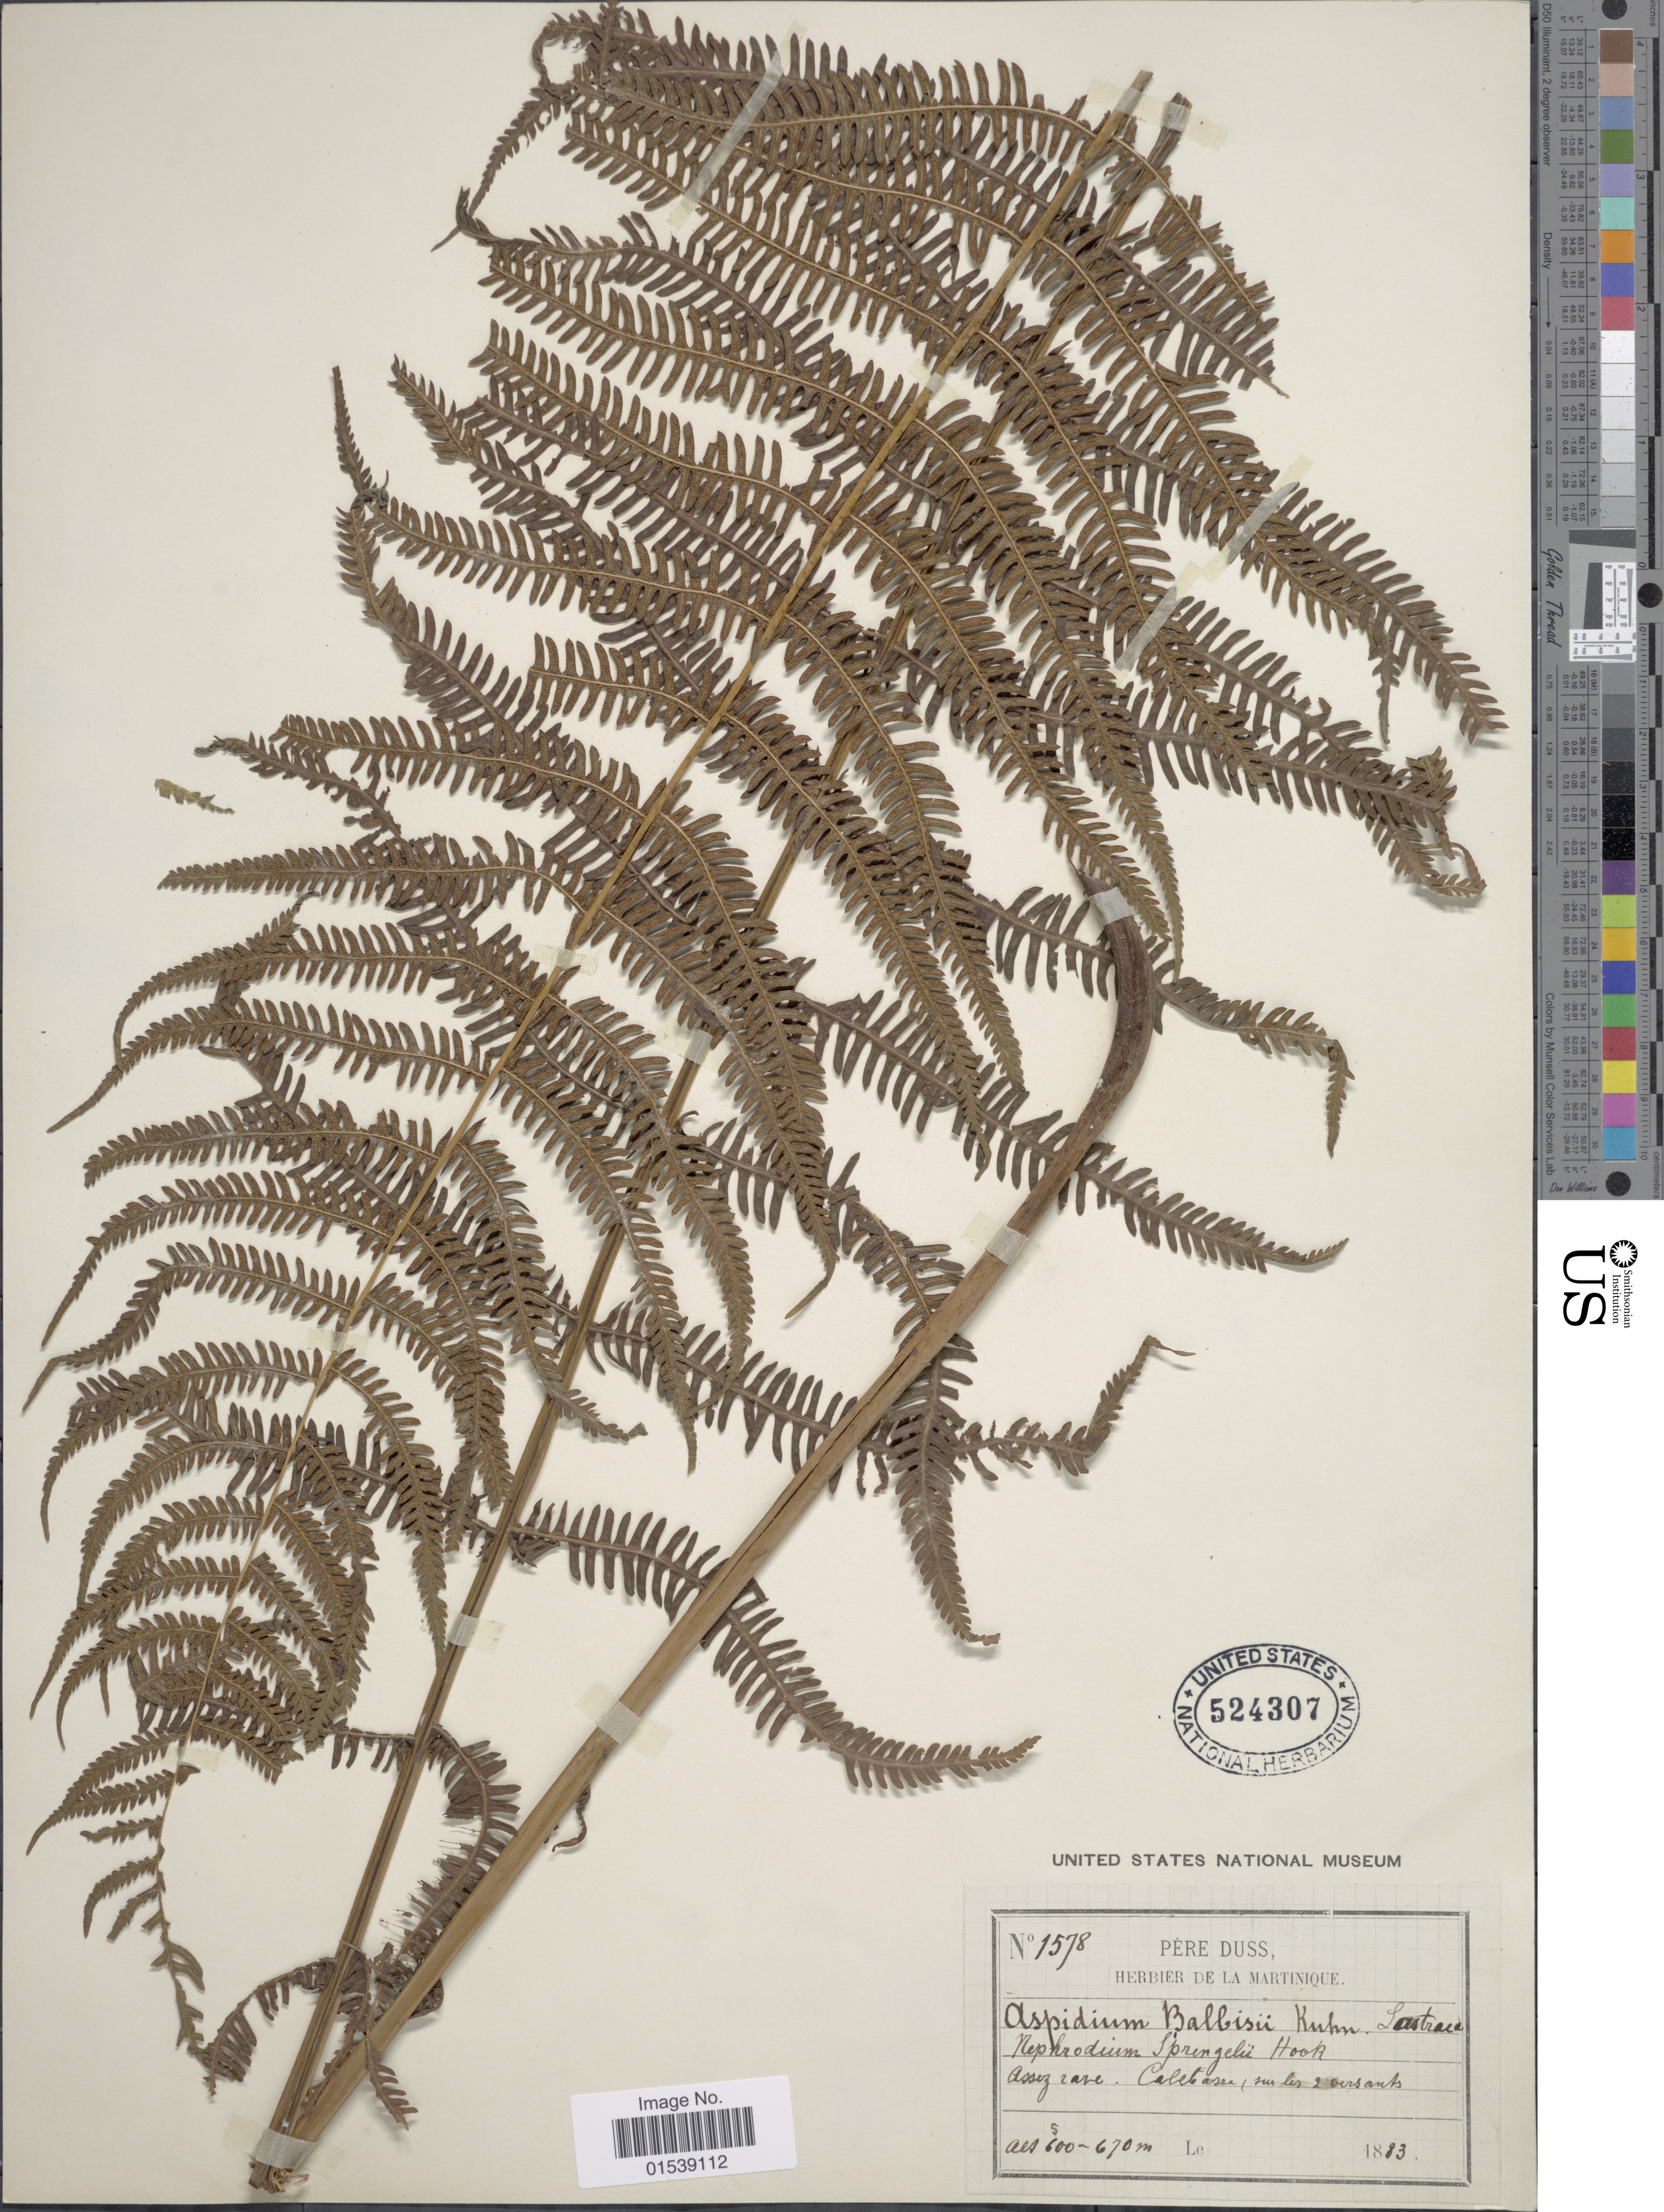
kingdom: Plantae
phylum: Tracheophyta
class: Polypodiopsida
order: Polypodiales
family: Thelypteridaceae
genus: Amauropelta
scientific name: Amauropelta balbisii (Spreng.) comb. nov., ined. 2015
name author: (Spreng.)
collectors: Père Duss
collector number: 1578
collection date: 1883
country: Martinique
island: Martinique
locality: Calebasse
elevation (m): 500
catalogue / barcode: US 524307